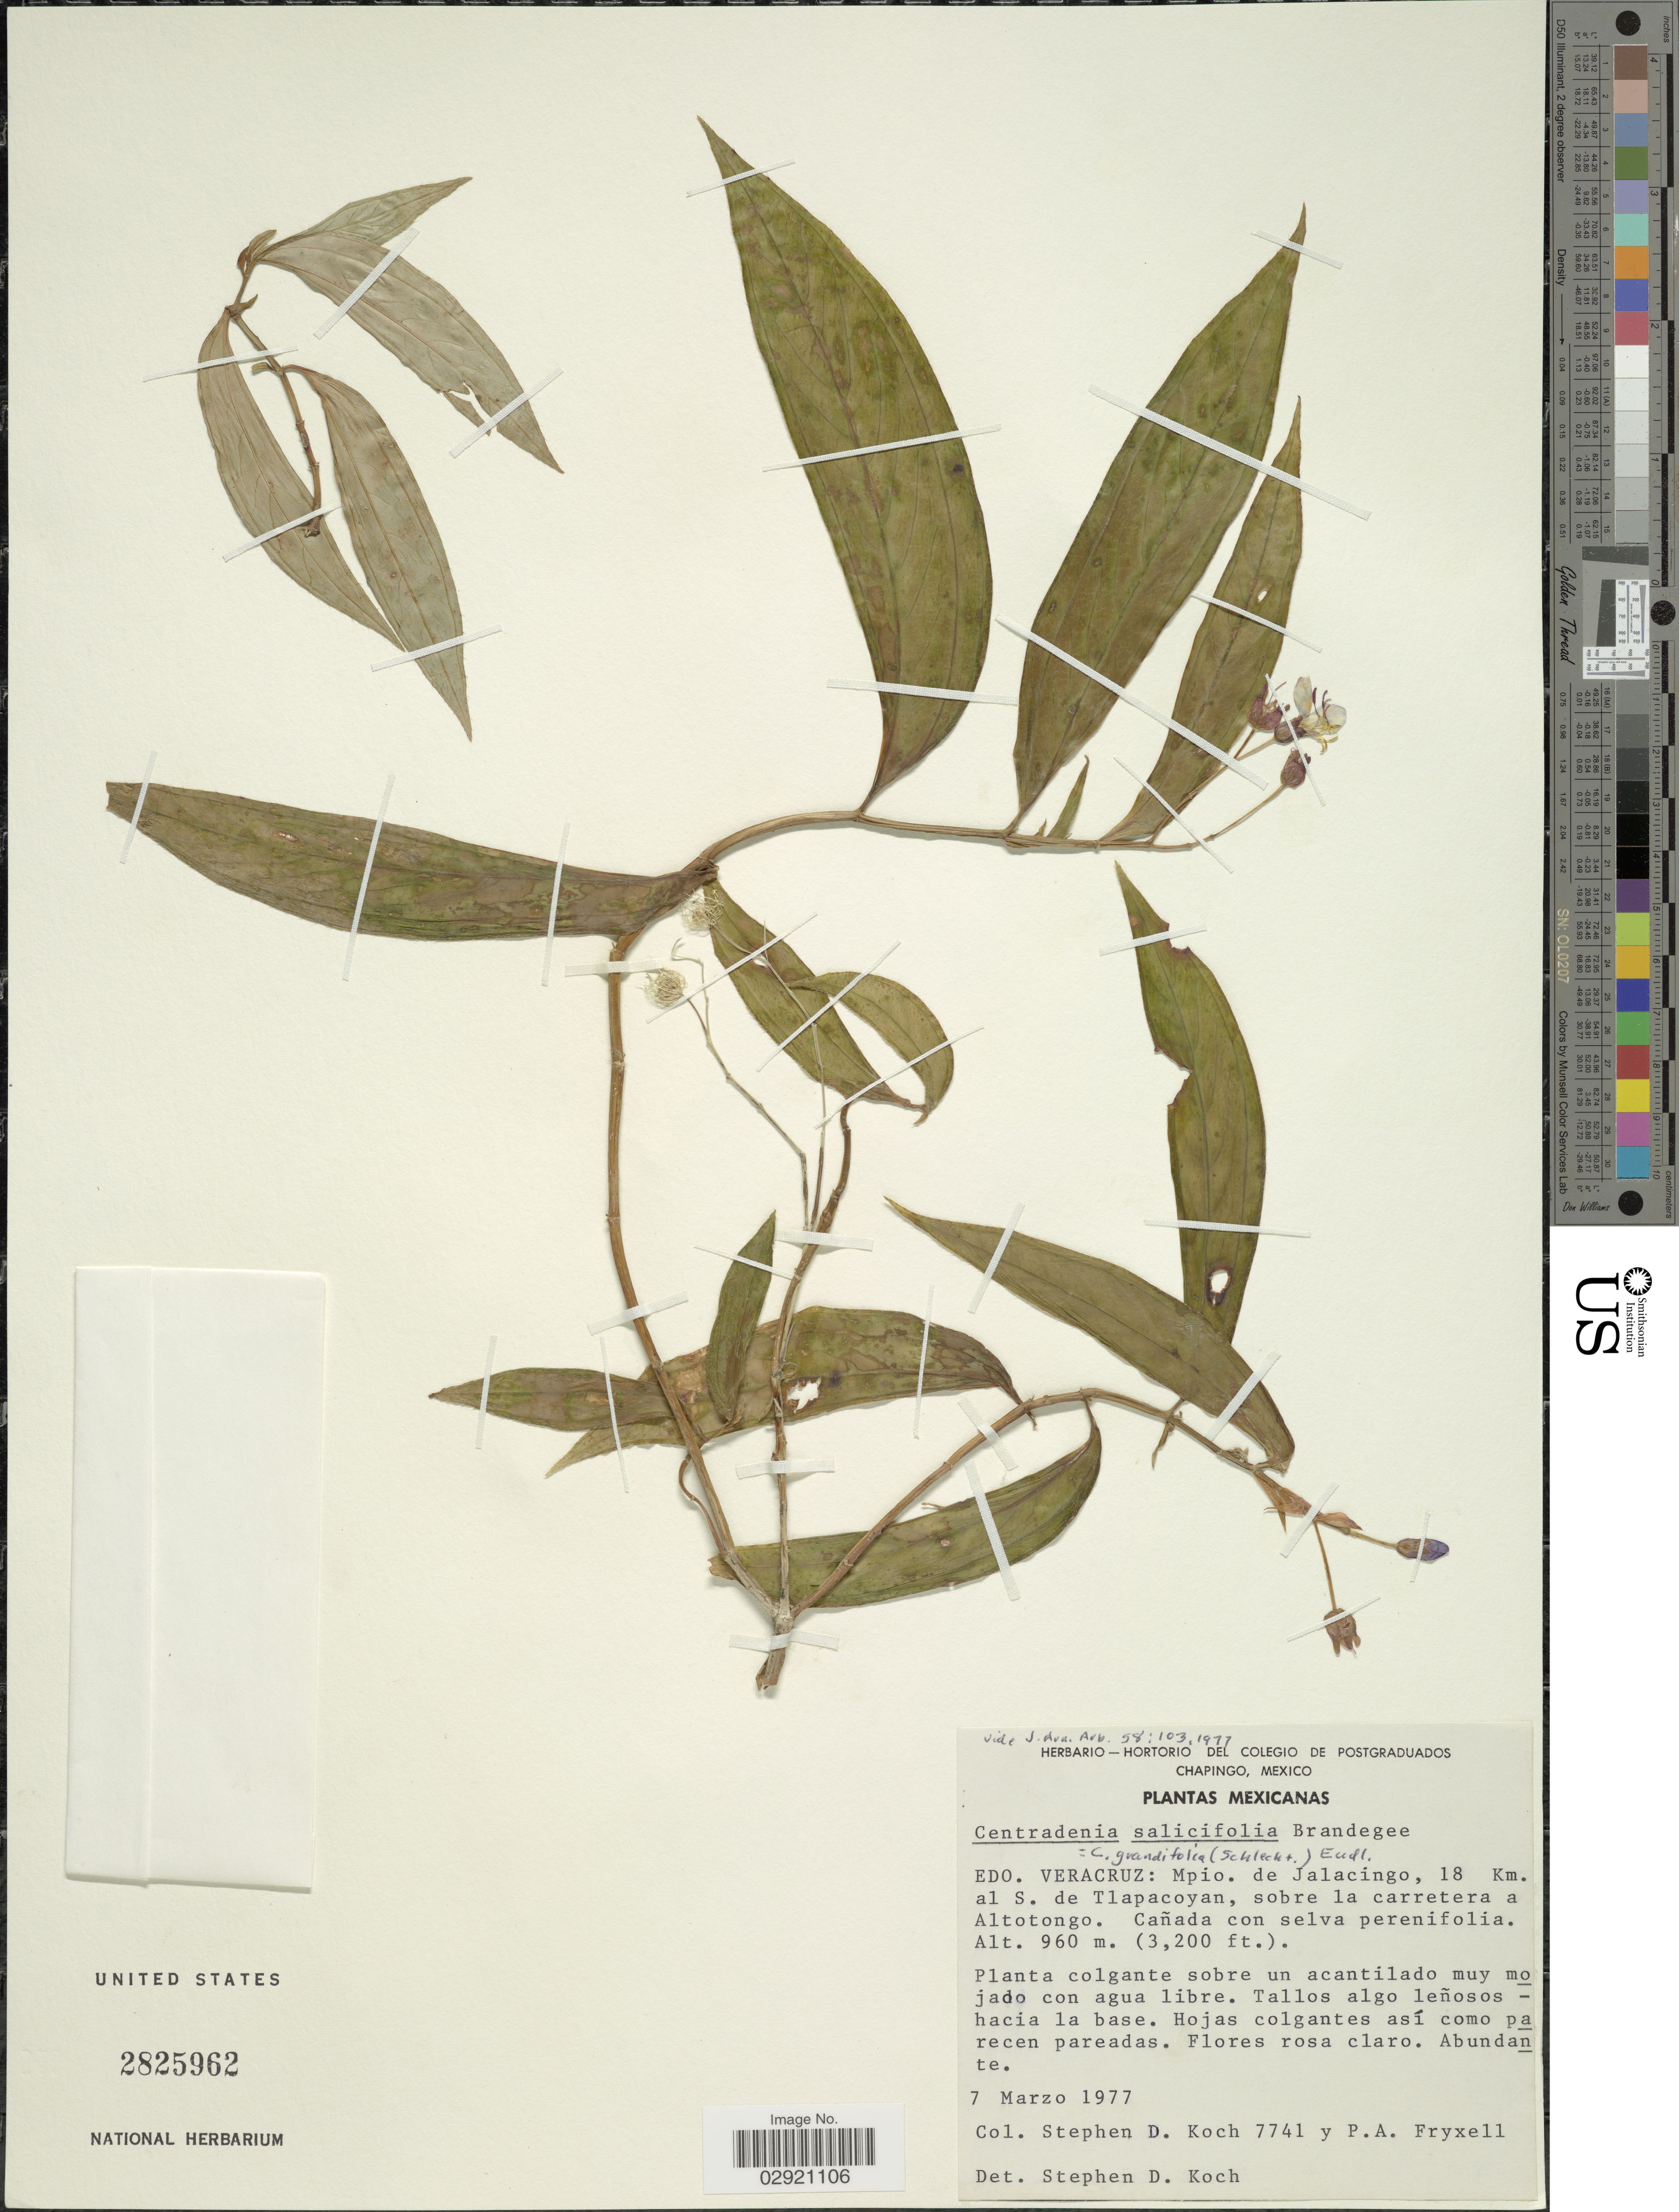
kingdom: Plantae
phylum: Tracheophyta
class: Magnoliopsida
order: Myrtales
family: Melastomataceae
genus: Centradenia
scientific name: Centradenia grandifolia subsp. grandifolia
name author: (Schltdl.) Endl.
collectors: S. D. Koch & P. A. Fryxell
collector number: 7741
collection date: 1977-03-07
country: Mexico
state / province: Veracruz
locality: Edo. Veracruz: Mpio. de Jalacingo, 18 Km. al S. de Tlapacoyan, sobre la carretera a Altotongo.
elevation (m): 960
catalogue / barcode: US 2825962